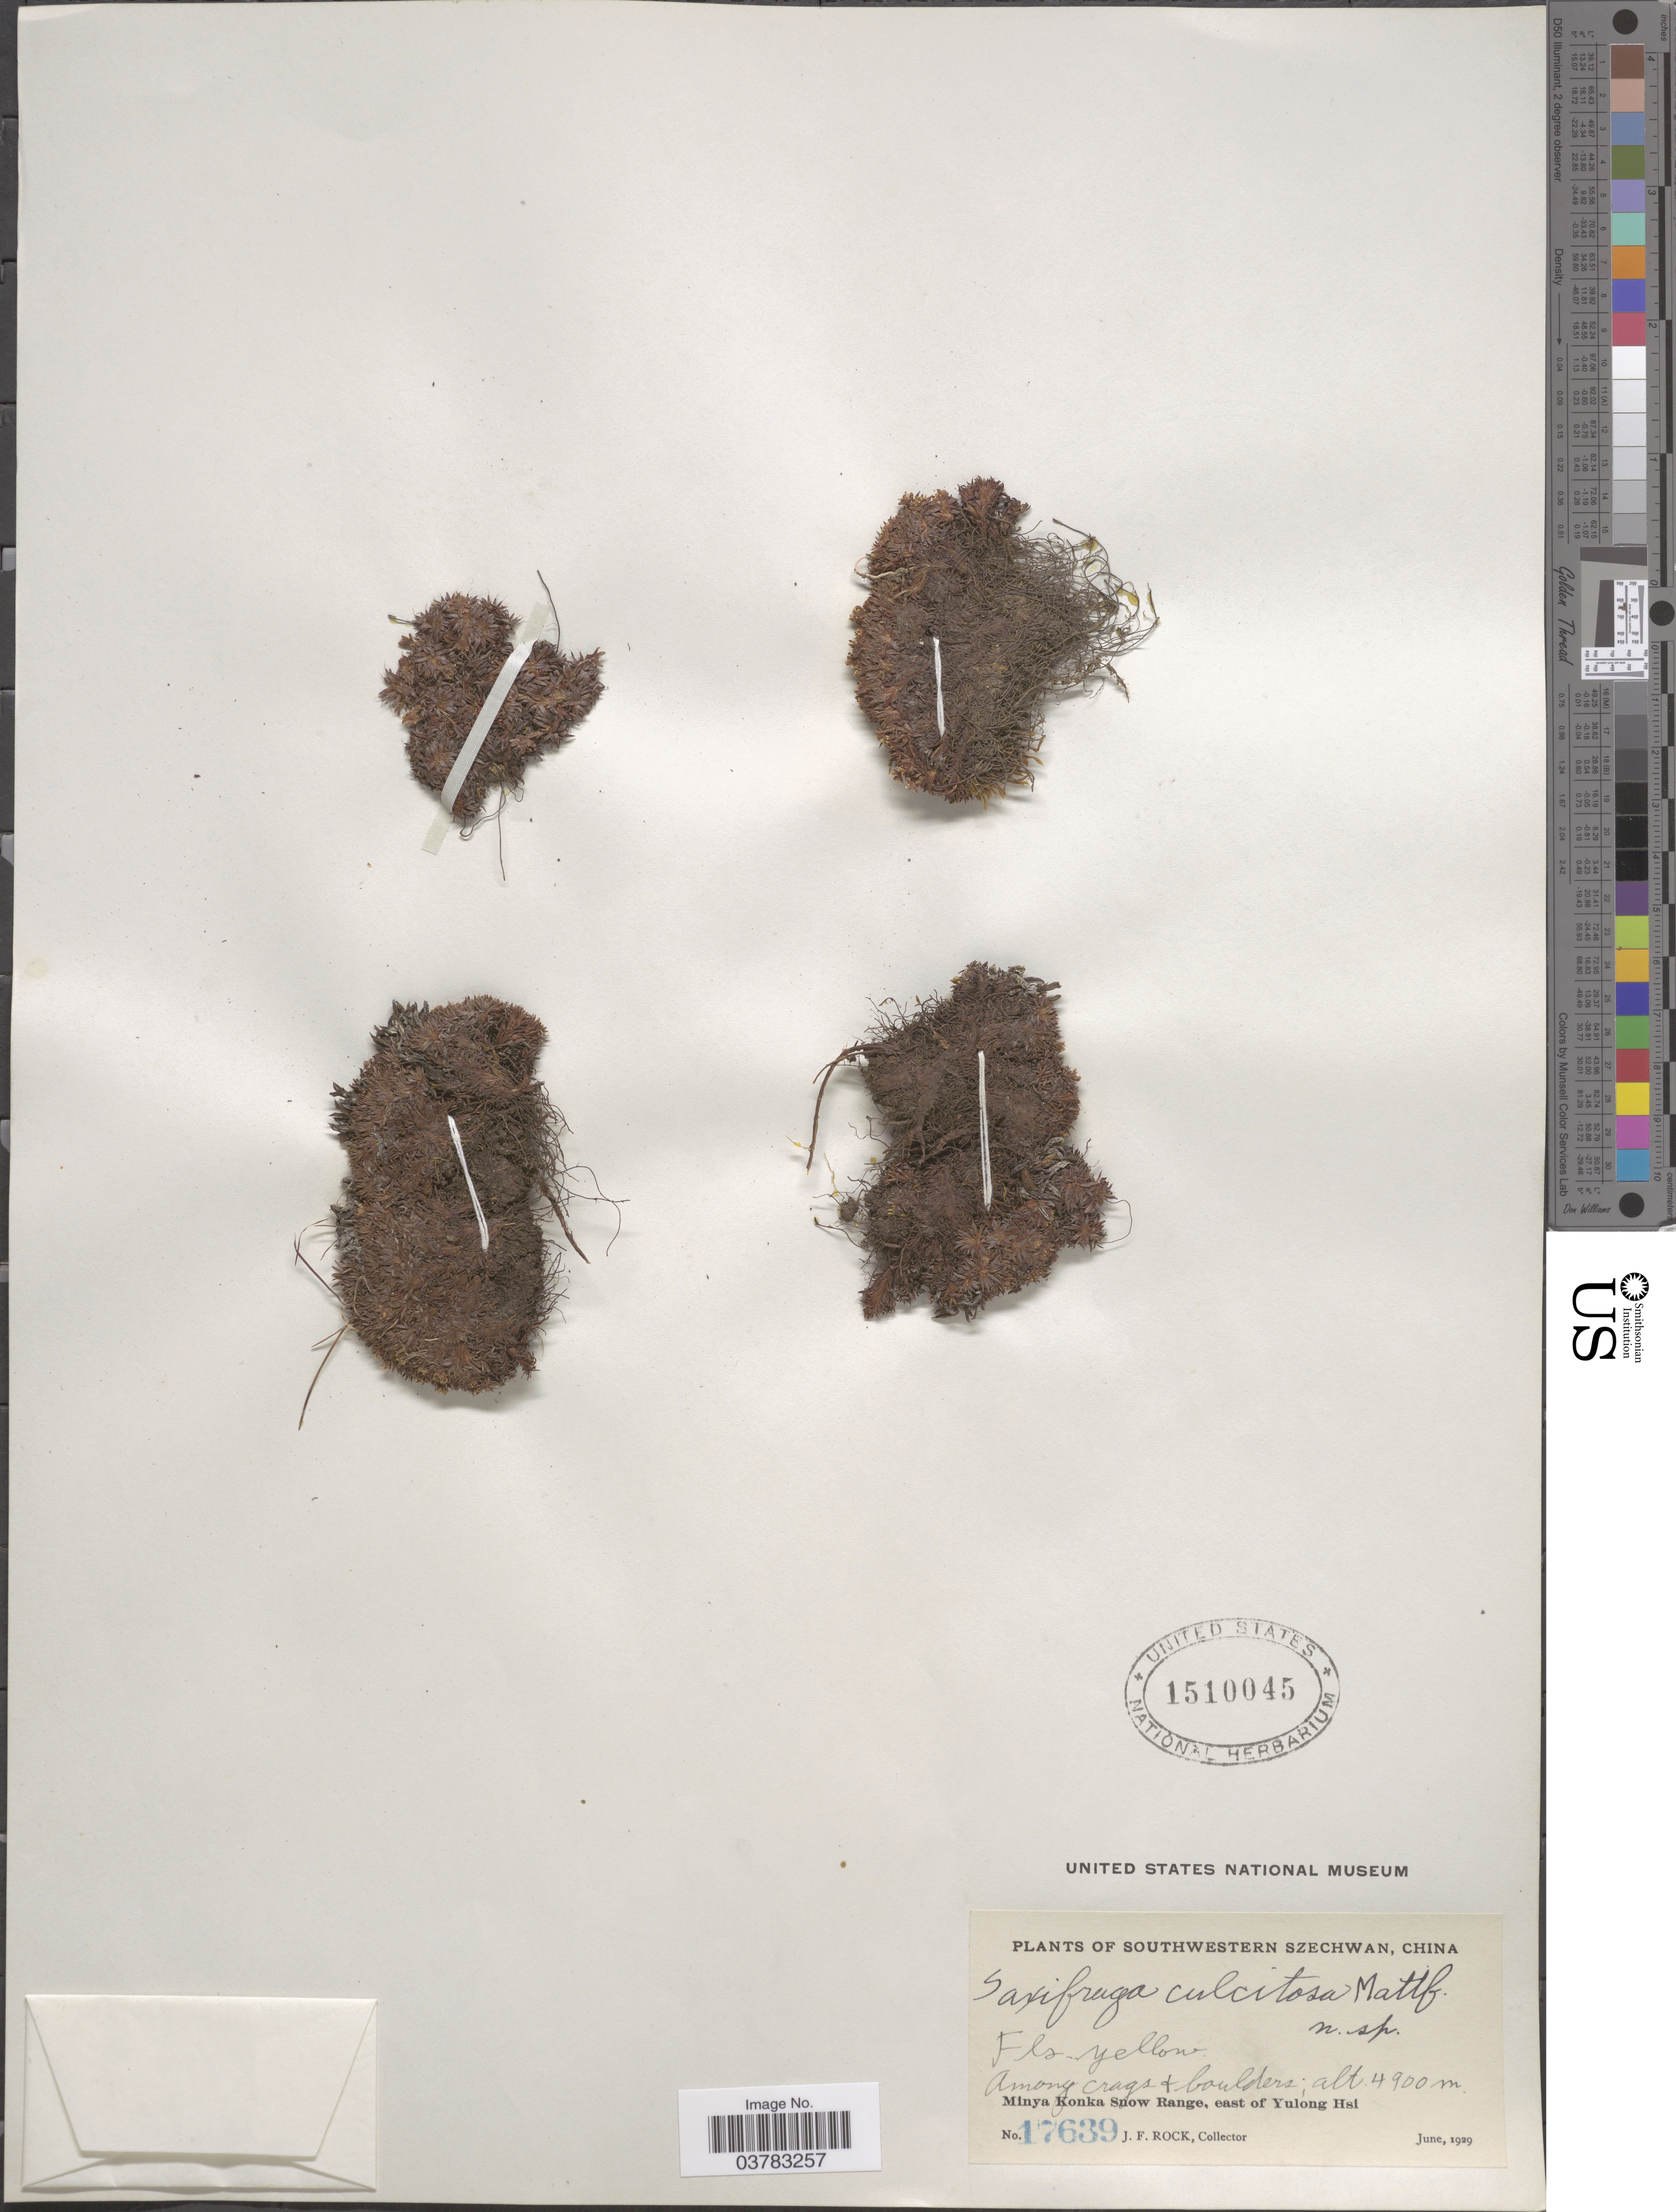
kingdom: Plantae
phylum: Tracheophyta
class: Magnoliopsida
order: Saxifragales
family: Saxifragaceae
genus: Saxifraga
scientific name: Saxifraga culcitosa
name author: Mattf.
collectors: J. Rock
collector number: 17639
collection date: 1929-06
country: China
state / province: Sichuan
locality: Southwestern Szechwan. Minya Konka Snow Range, east of Yulong Hsi.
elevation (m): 4900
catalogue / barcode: US 1510045